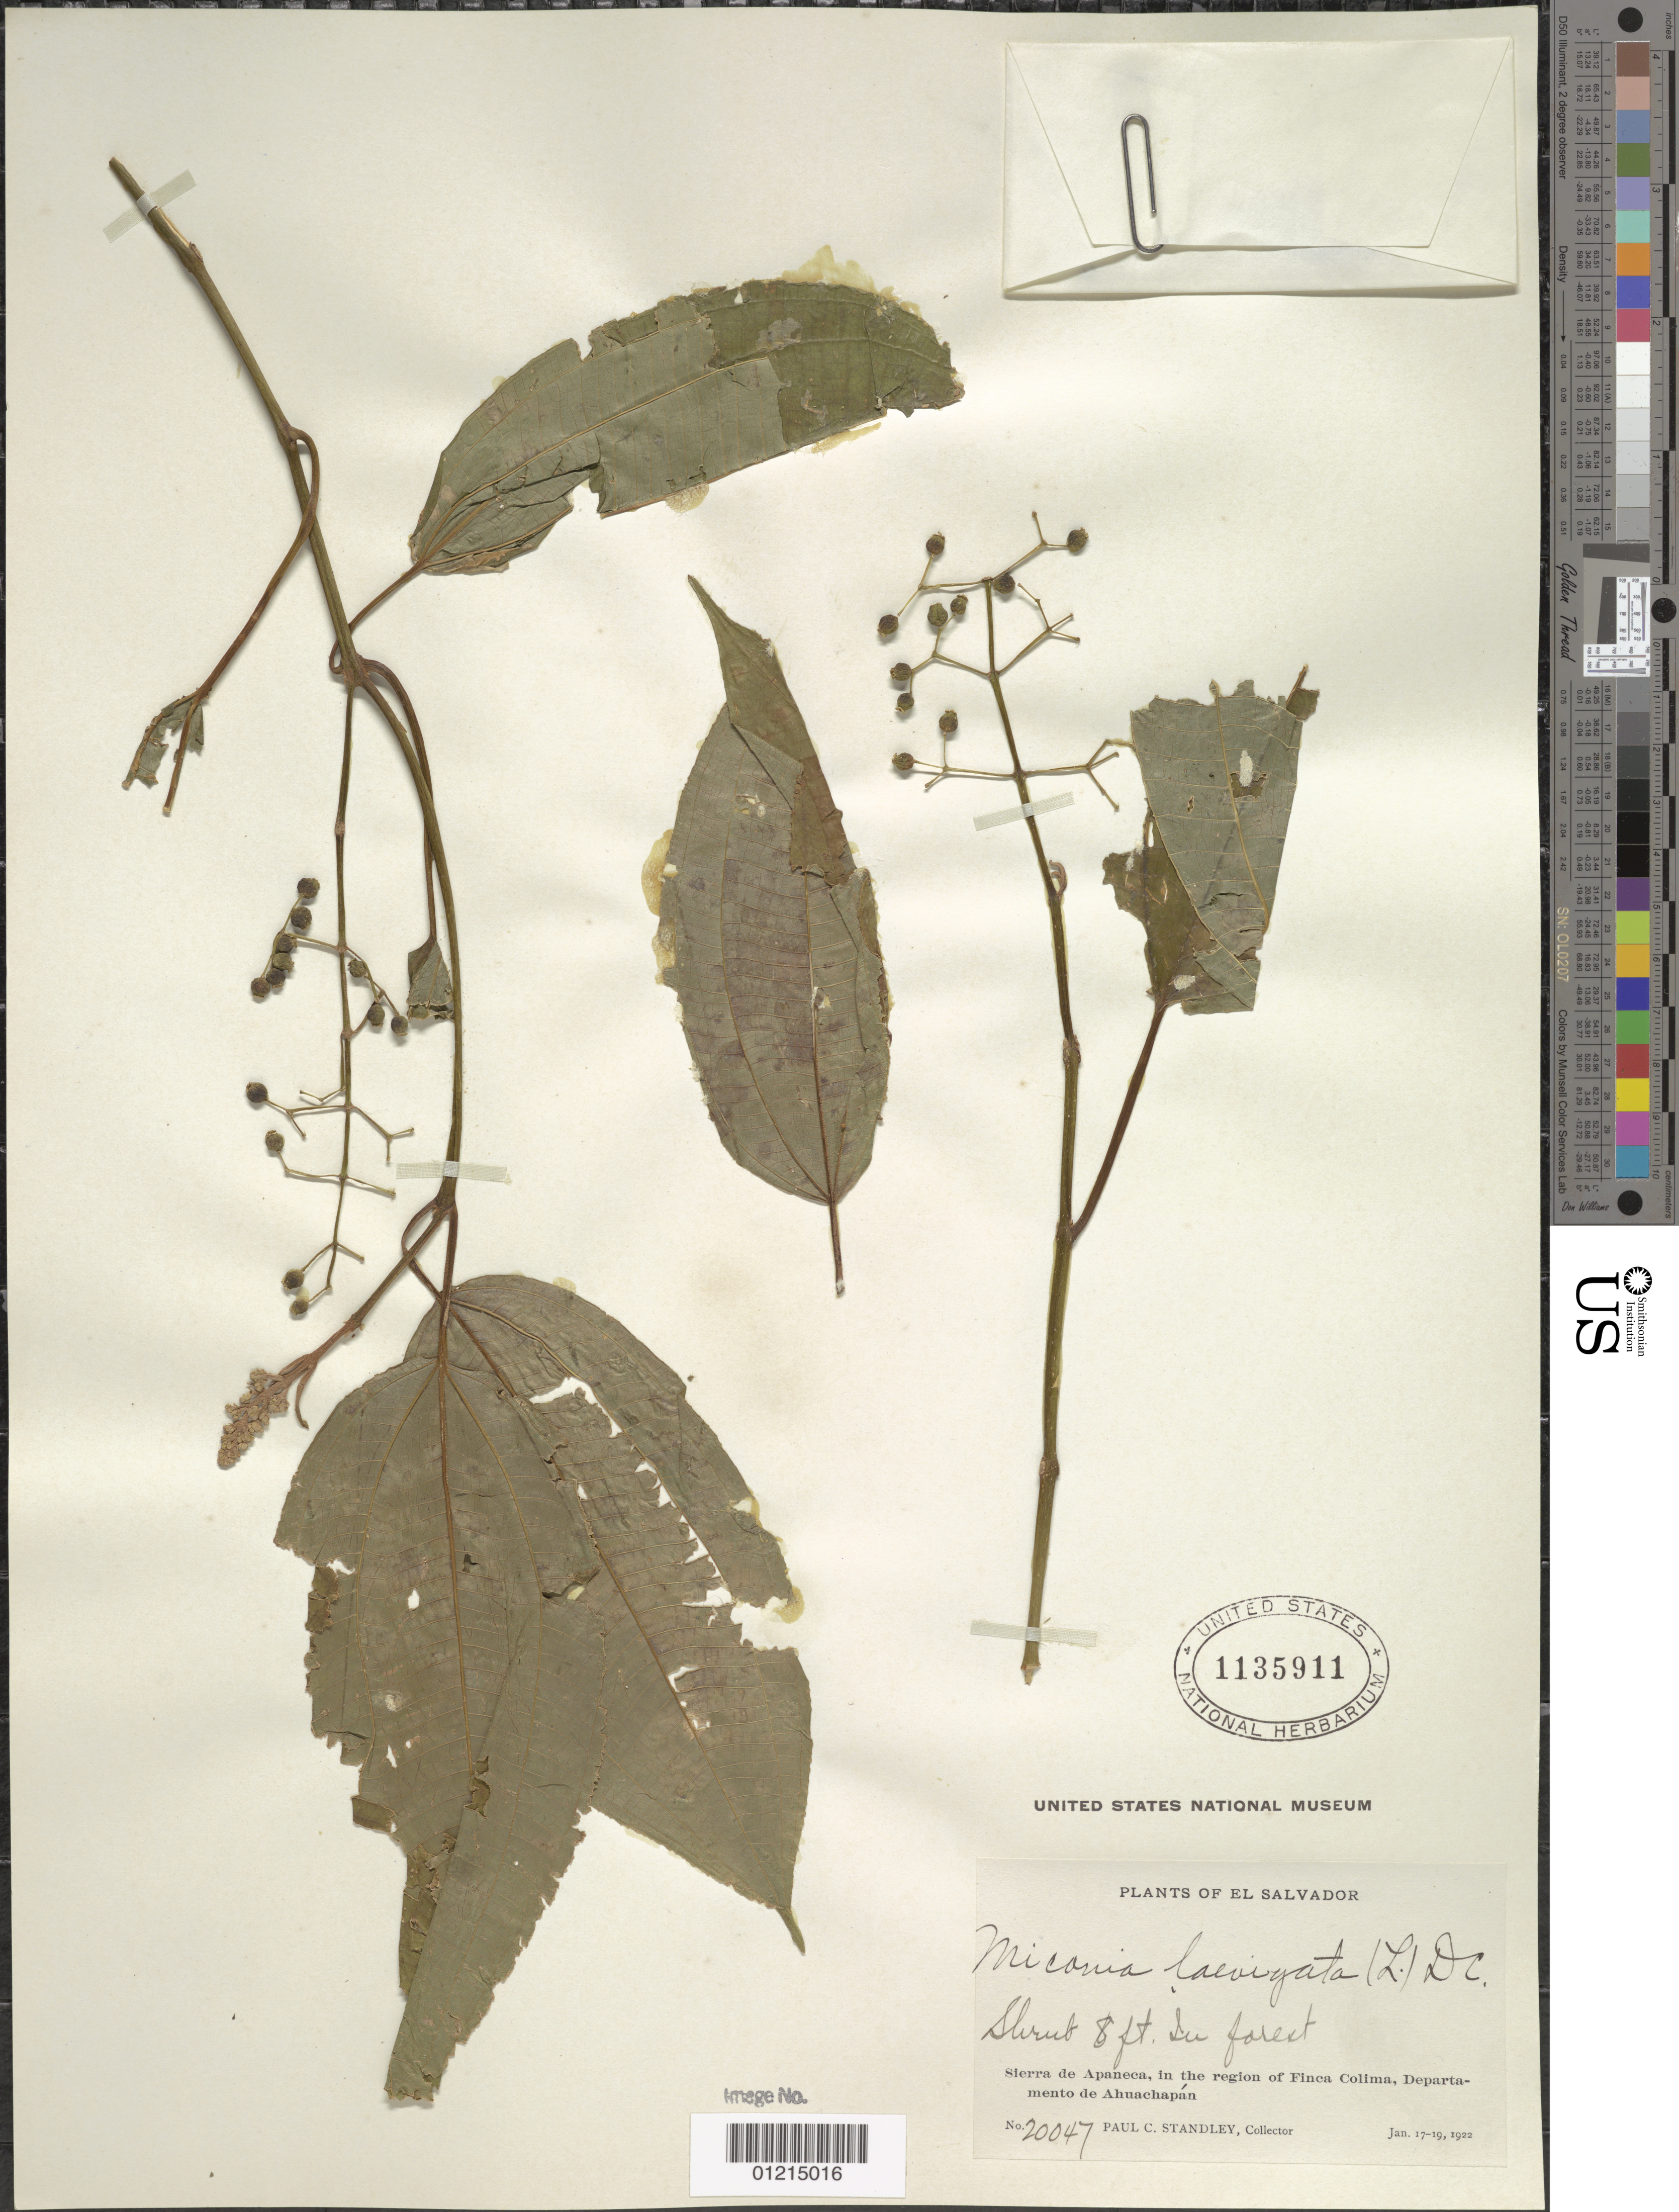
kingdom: Plantae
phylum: Tracheophyta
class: Magnoliopsida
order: Myrtales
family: Melastomataceae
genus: Miconia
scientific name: Miconia laevigata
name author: (L.) D. Don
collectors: P. C. Standley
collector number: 20047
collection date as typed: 17 Jan 1922 to 19 Jan 1922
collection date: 1922-01-17/1922-01-19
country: El Salvador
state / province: Ahuachapán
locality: Sierra de Apaneca, in the region of Finca Colima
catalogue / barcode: US 1135911